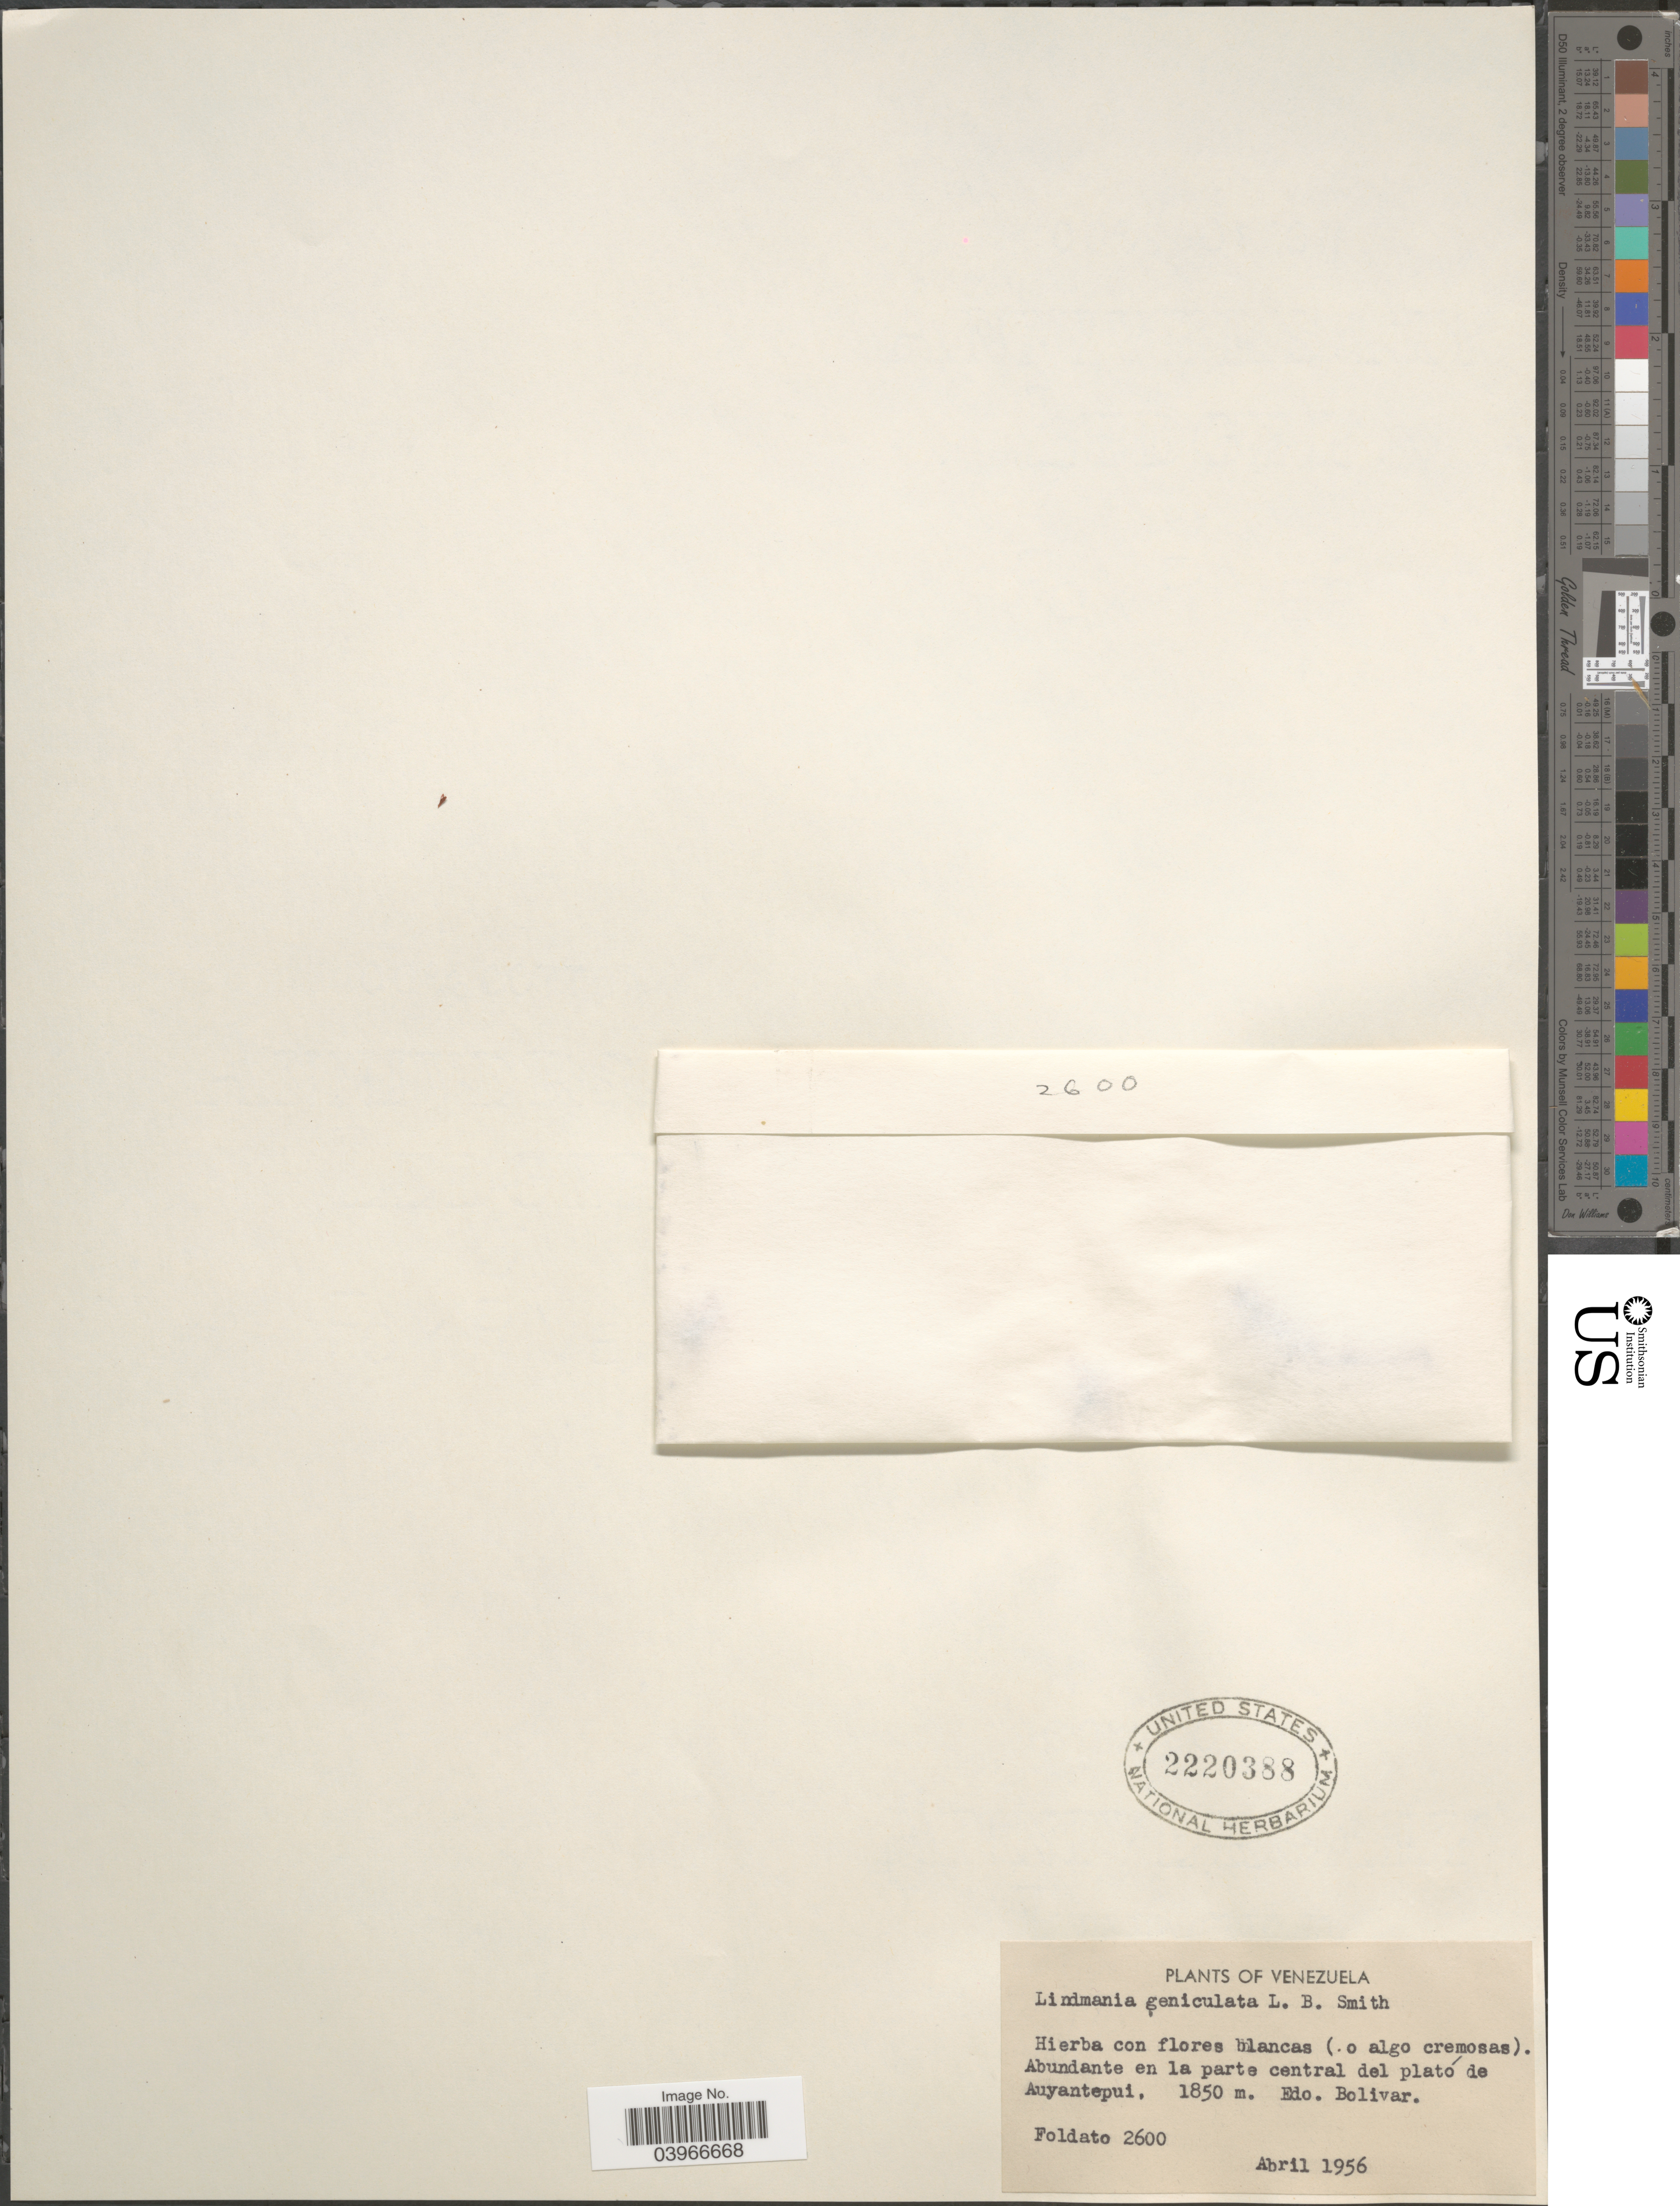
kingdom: Plantae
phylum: Tracheophyta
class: Liliopsida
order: Poales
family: Bromeliaceae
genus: Lindmania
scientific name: Lindmania geniculata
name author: L.B. Sm.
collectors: Foldato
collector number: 2600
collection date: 1956-04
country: Venezuela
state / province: Bolivar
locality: Abundante en la parte central del plató de Auyantepui.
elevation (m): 1850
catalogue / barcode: US 2220388